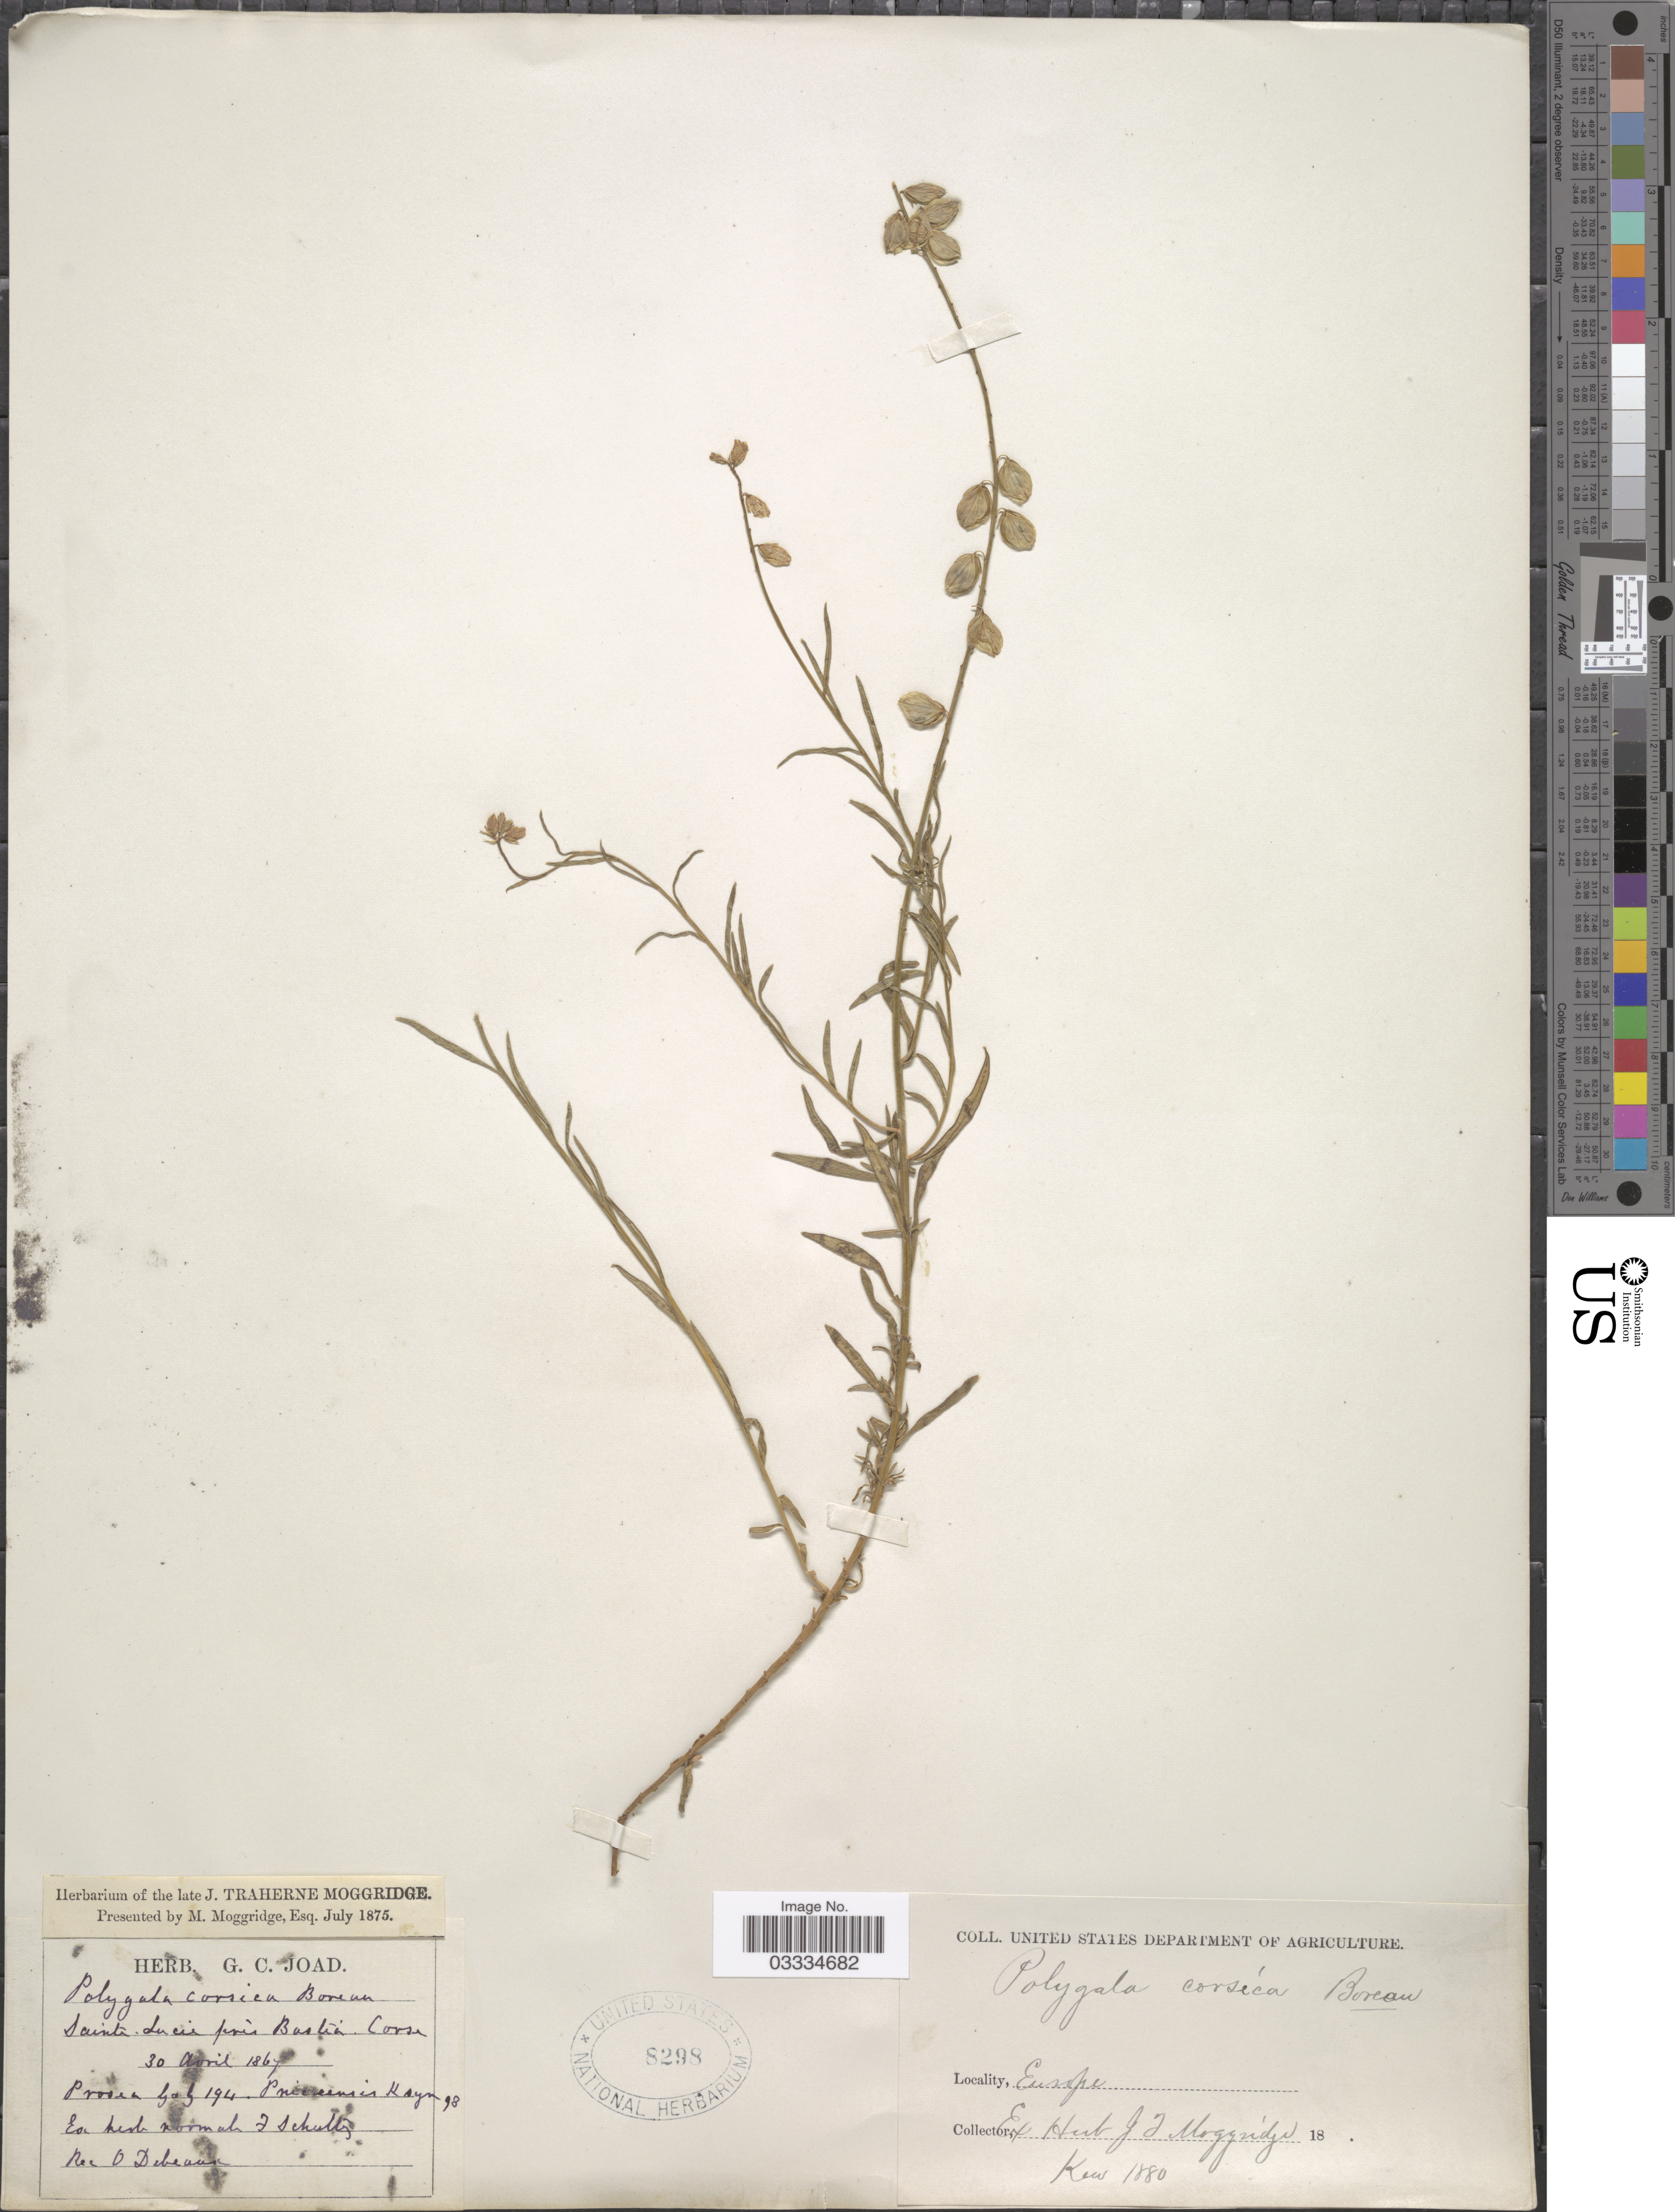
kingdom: Plantae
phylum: Tracheophyta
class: Magnoliopsida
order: Fabales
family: Polygalaceae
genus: Polygala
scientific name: Polygala corsica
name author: Boreau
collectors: O. Debeaux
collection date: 1867-04-30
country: France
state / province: Corsica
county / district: Haute-Corse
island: Corse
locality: Sainte Lucie pres Bastia. Corse. Europe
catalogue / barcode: US 8298